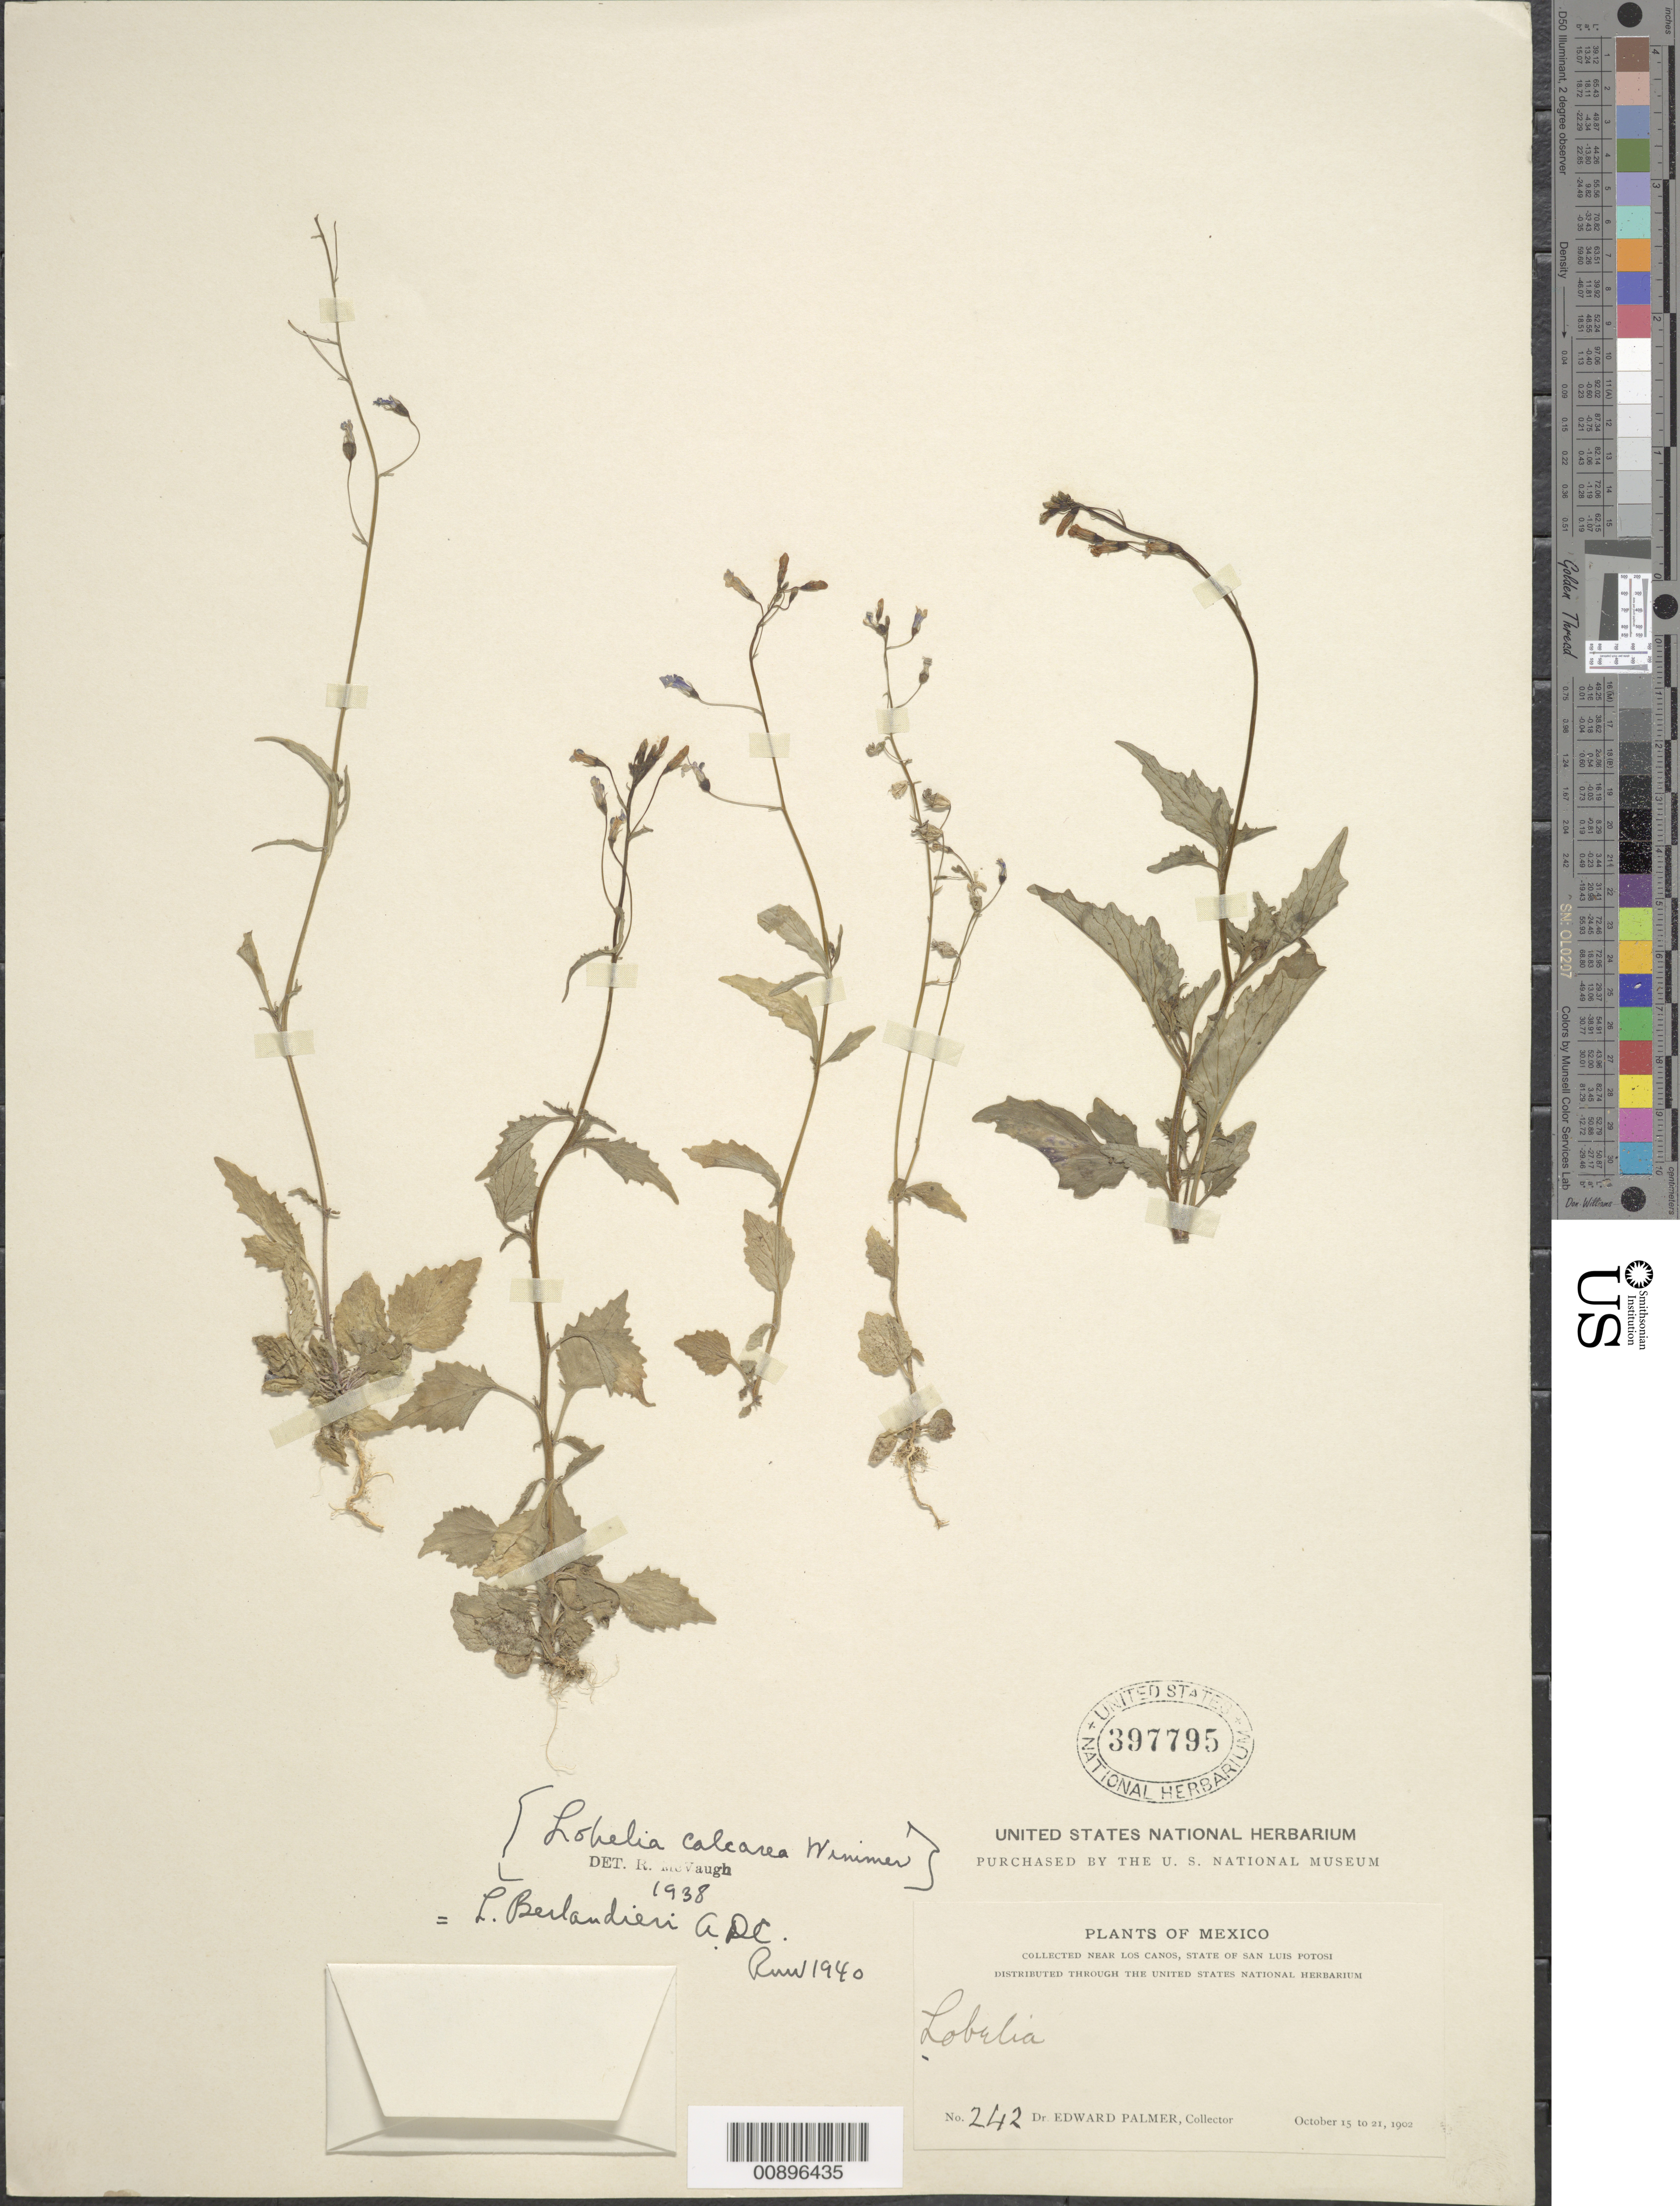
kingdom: Plantae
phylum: Tracheophyta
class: Magnoliopsida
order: Asterales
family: Campanulaceae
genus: Lobelia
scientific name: Lobelia berlandieri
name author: A. DC.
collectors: E. Palmer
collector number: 242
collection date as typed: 15 Oct 1902 to 21 Oct 1902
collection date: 1902-10-15/1902-10-21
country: Mexico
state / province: San Luis Potosí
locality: Near Los Canos, San Luis Potosí.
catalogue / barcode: US 397795